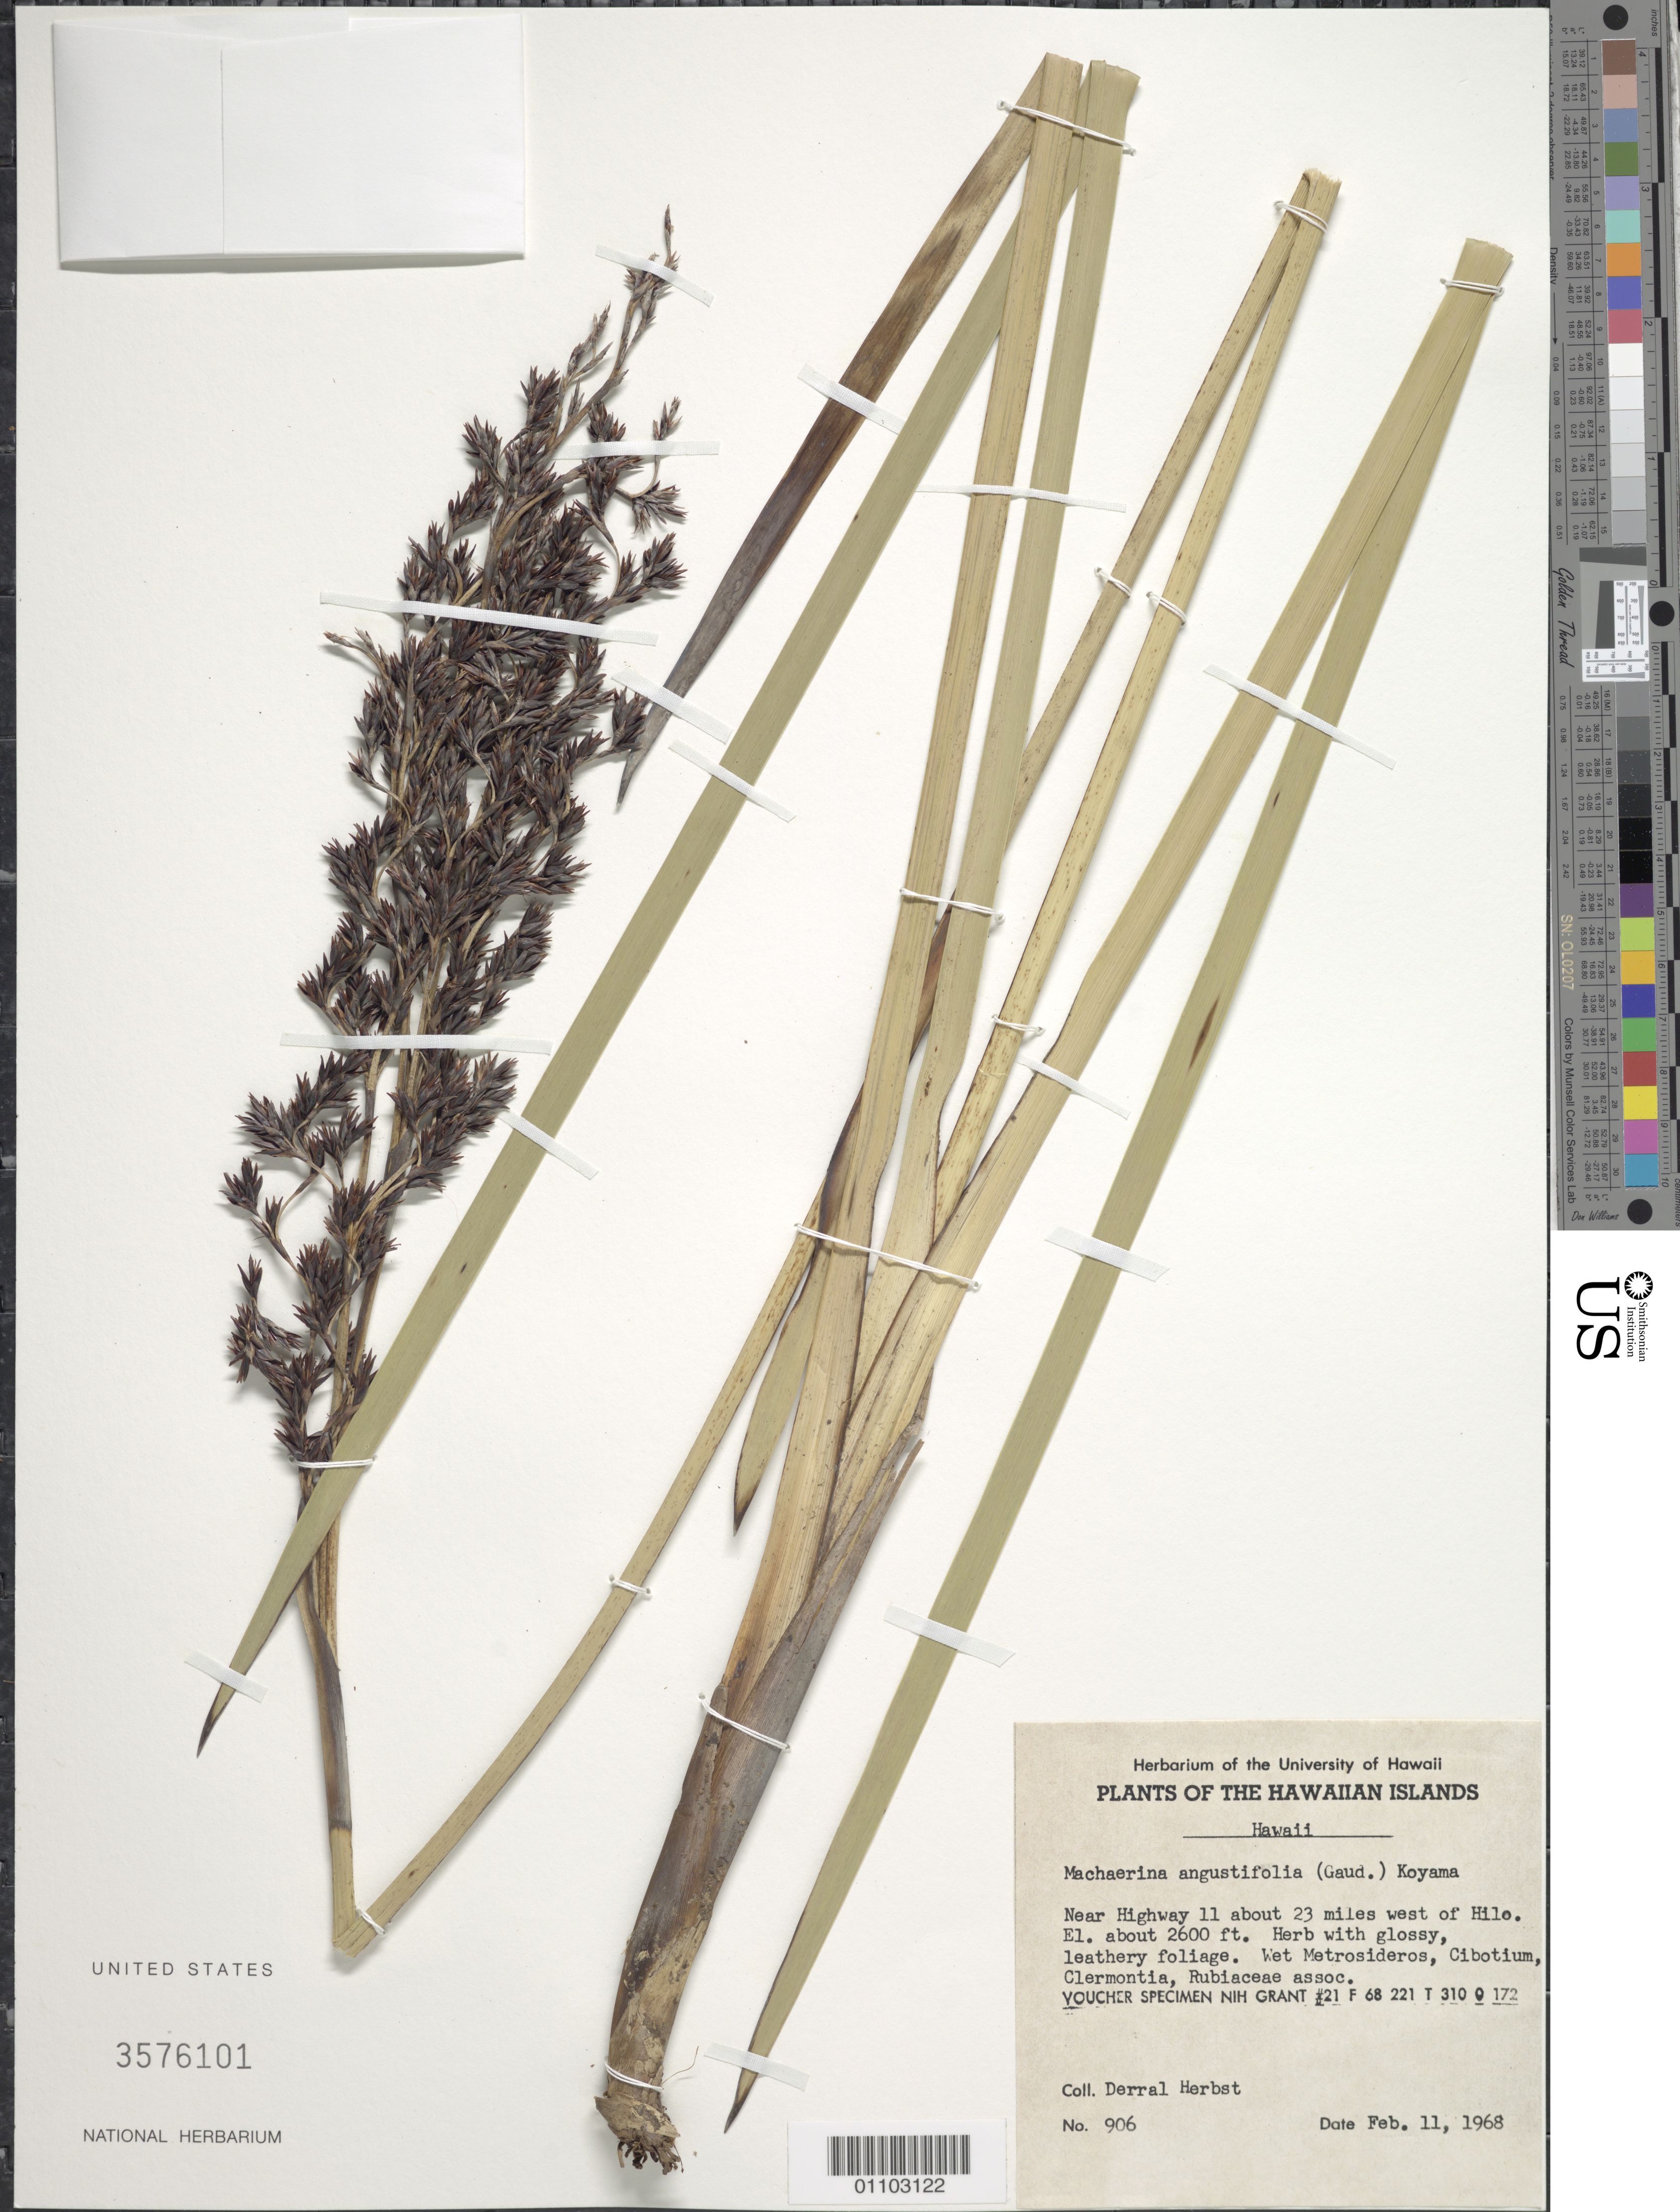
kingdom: Plantae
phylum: Tracheophyta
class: Liliopsida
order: Poales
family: Cyperaceae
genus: Machaerina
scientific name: Machaerina angustifolia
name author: (Gaudich.) T. Koyama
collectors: D. R. Herbst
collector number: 906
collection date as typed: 11 Feb 1968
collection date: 1968-02-11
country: United States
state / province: Hawaii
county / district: Hawaii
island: Hawaii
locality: Near Hwy 11 ca. 23 miles W of Hilo.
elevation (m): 792.5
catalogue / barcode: US 3576101